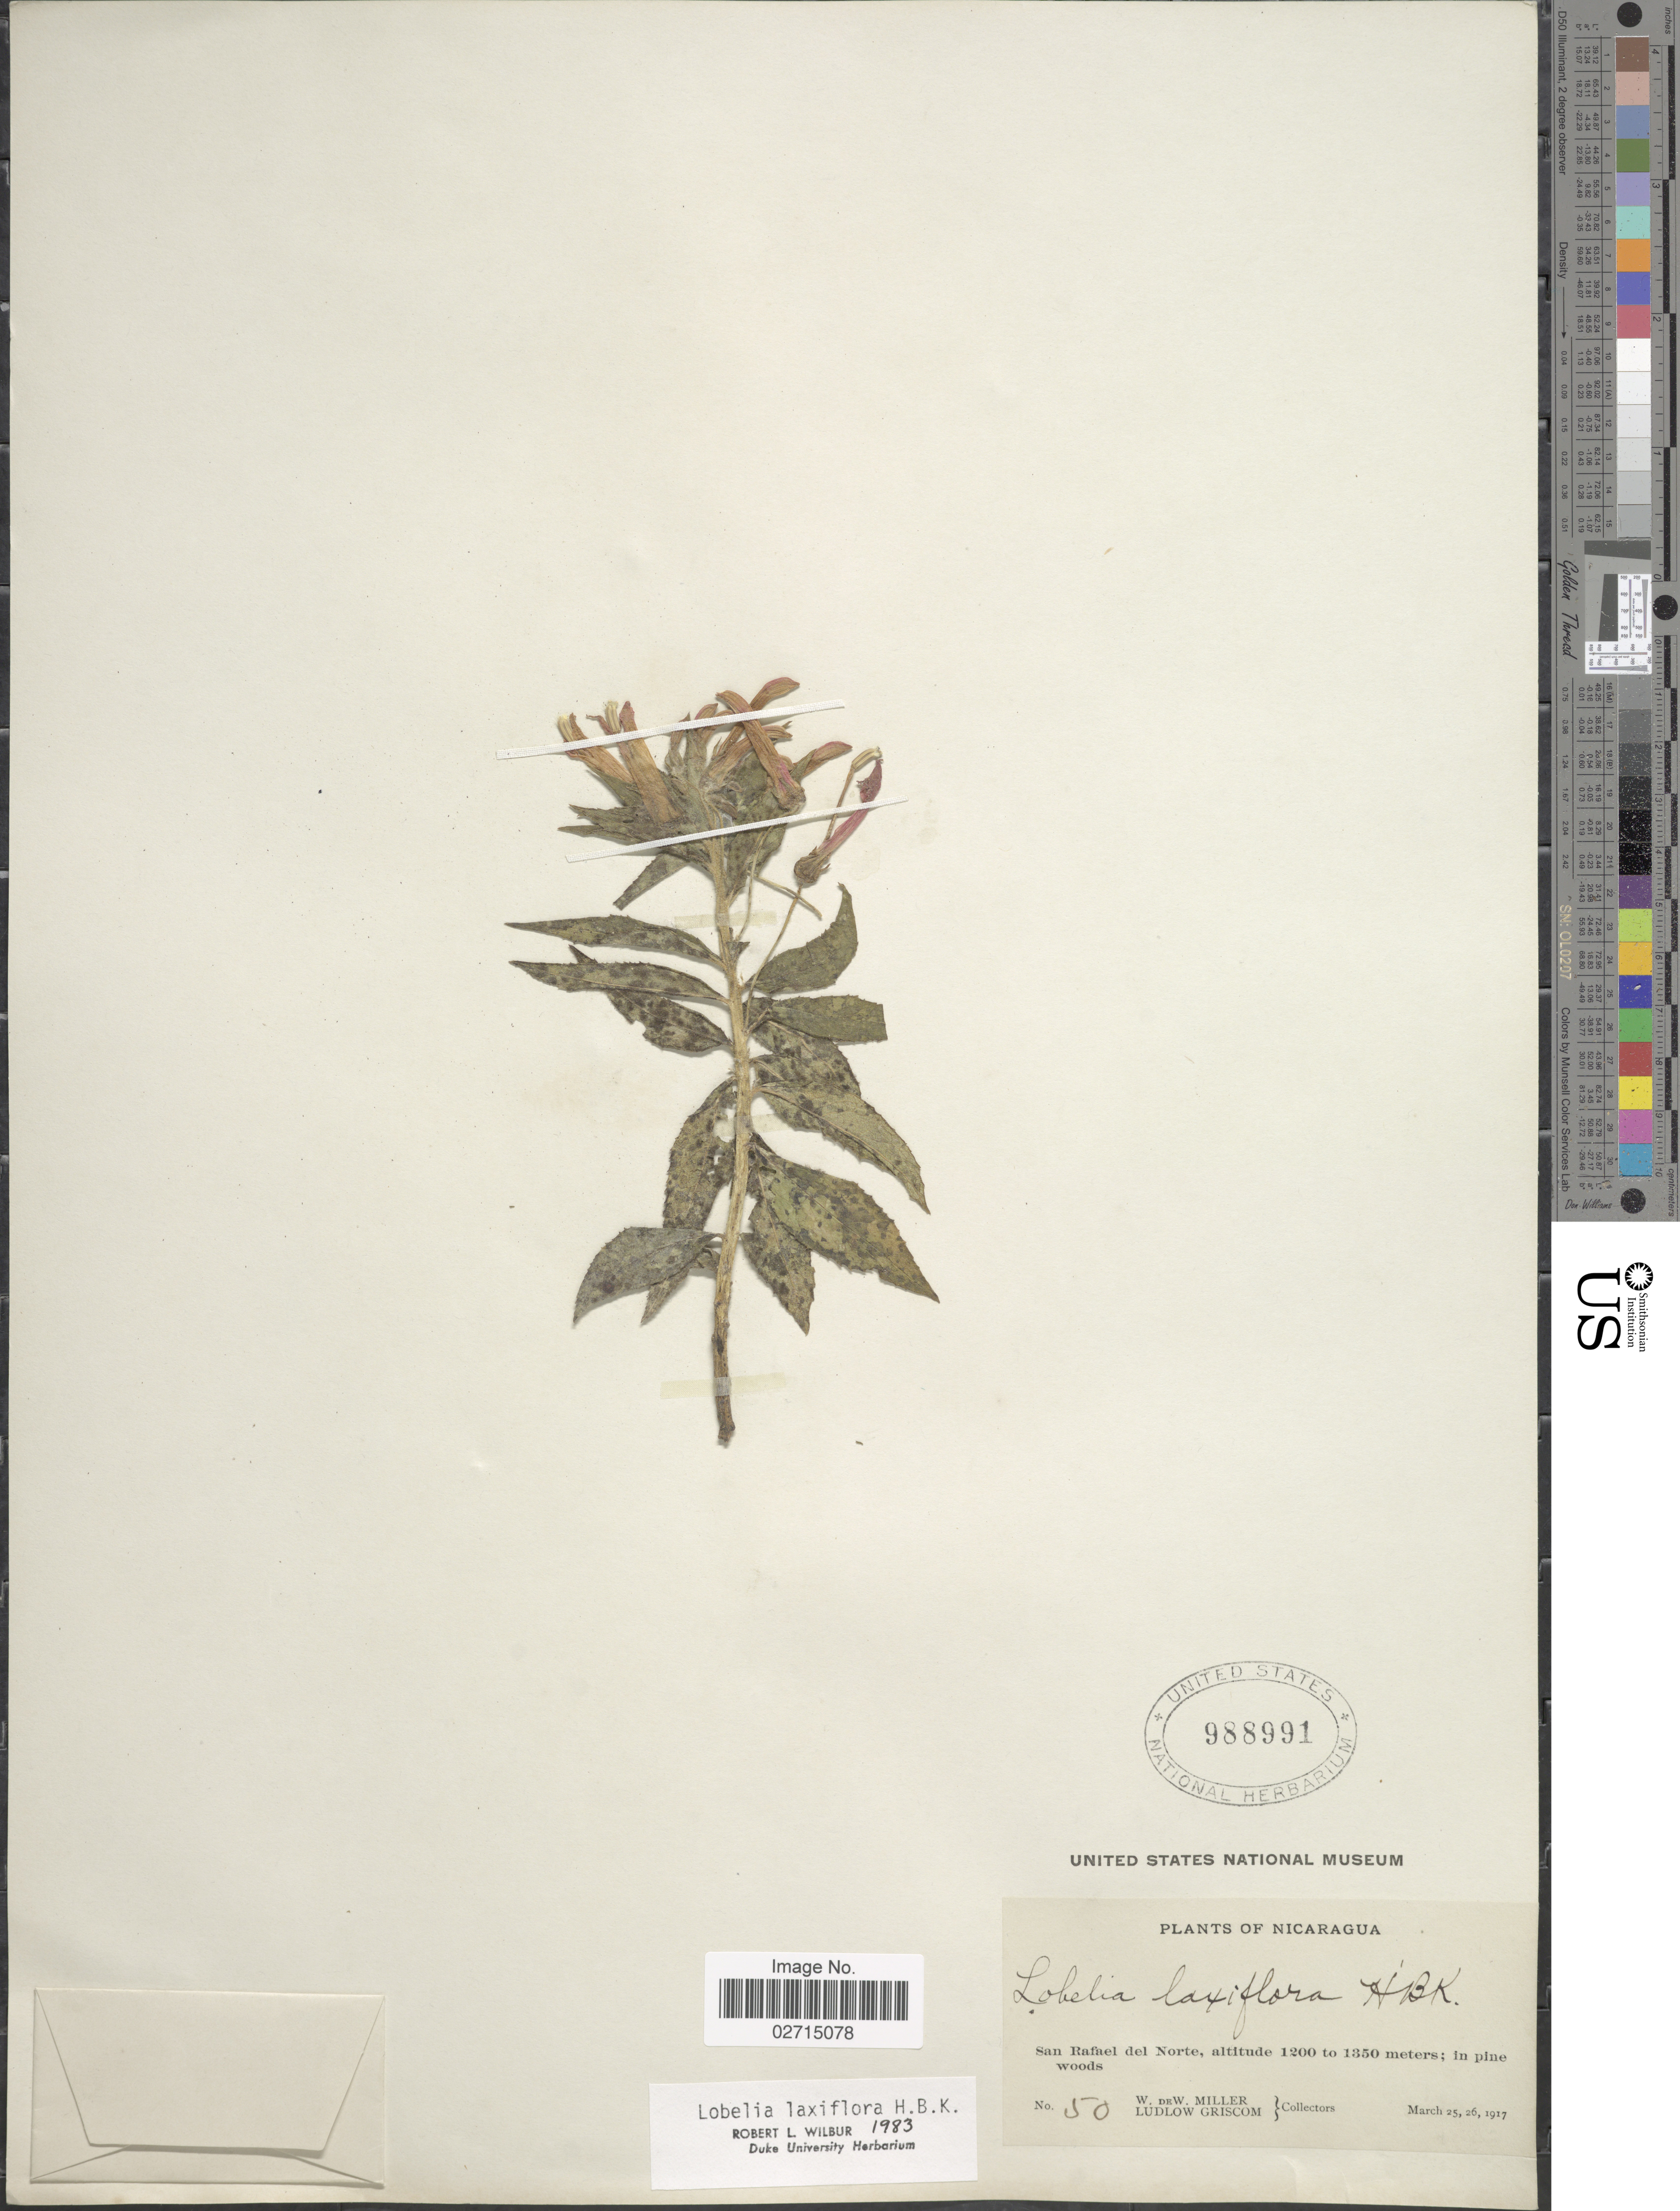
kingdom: Plantae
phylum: Tracheophyta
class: Magnoliopsida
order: Asterales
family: Campanulaceae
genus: Lobelia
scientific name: Lobelia laxiflora subsp. laxiflora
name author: Kunth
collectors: W. De Witt Miller & L. Griscom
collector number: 50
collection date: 1917-03-25/1917-03-26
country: Nicaragua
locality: San Rafael del Norte; in pine woods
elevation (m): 1200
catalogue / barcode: US 988991